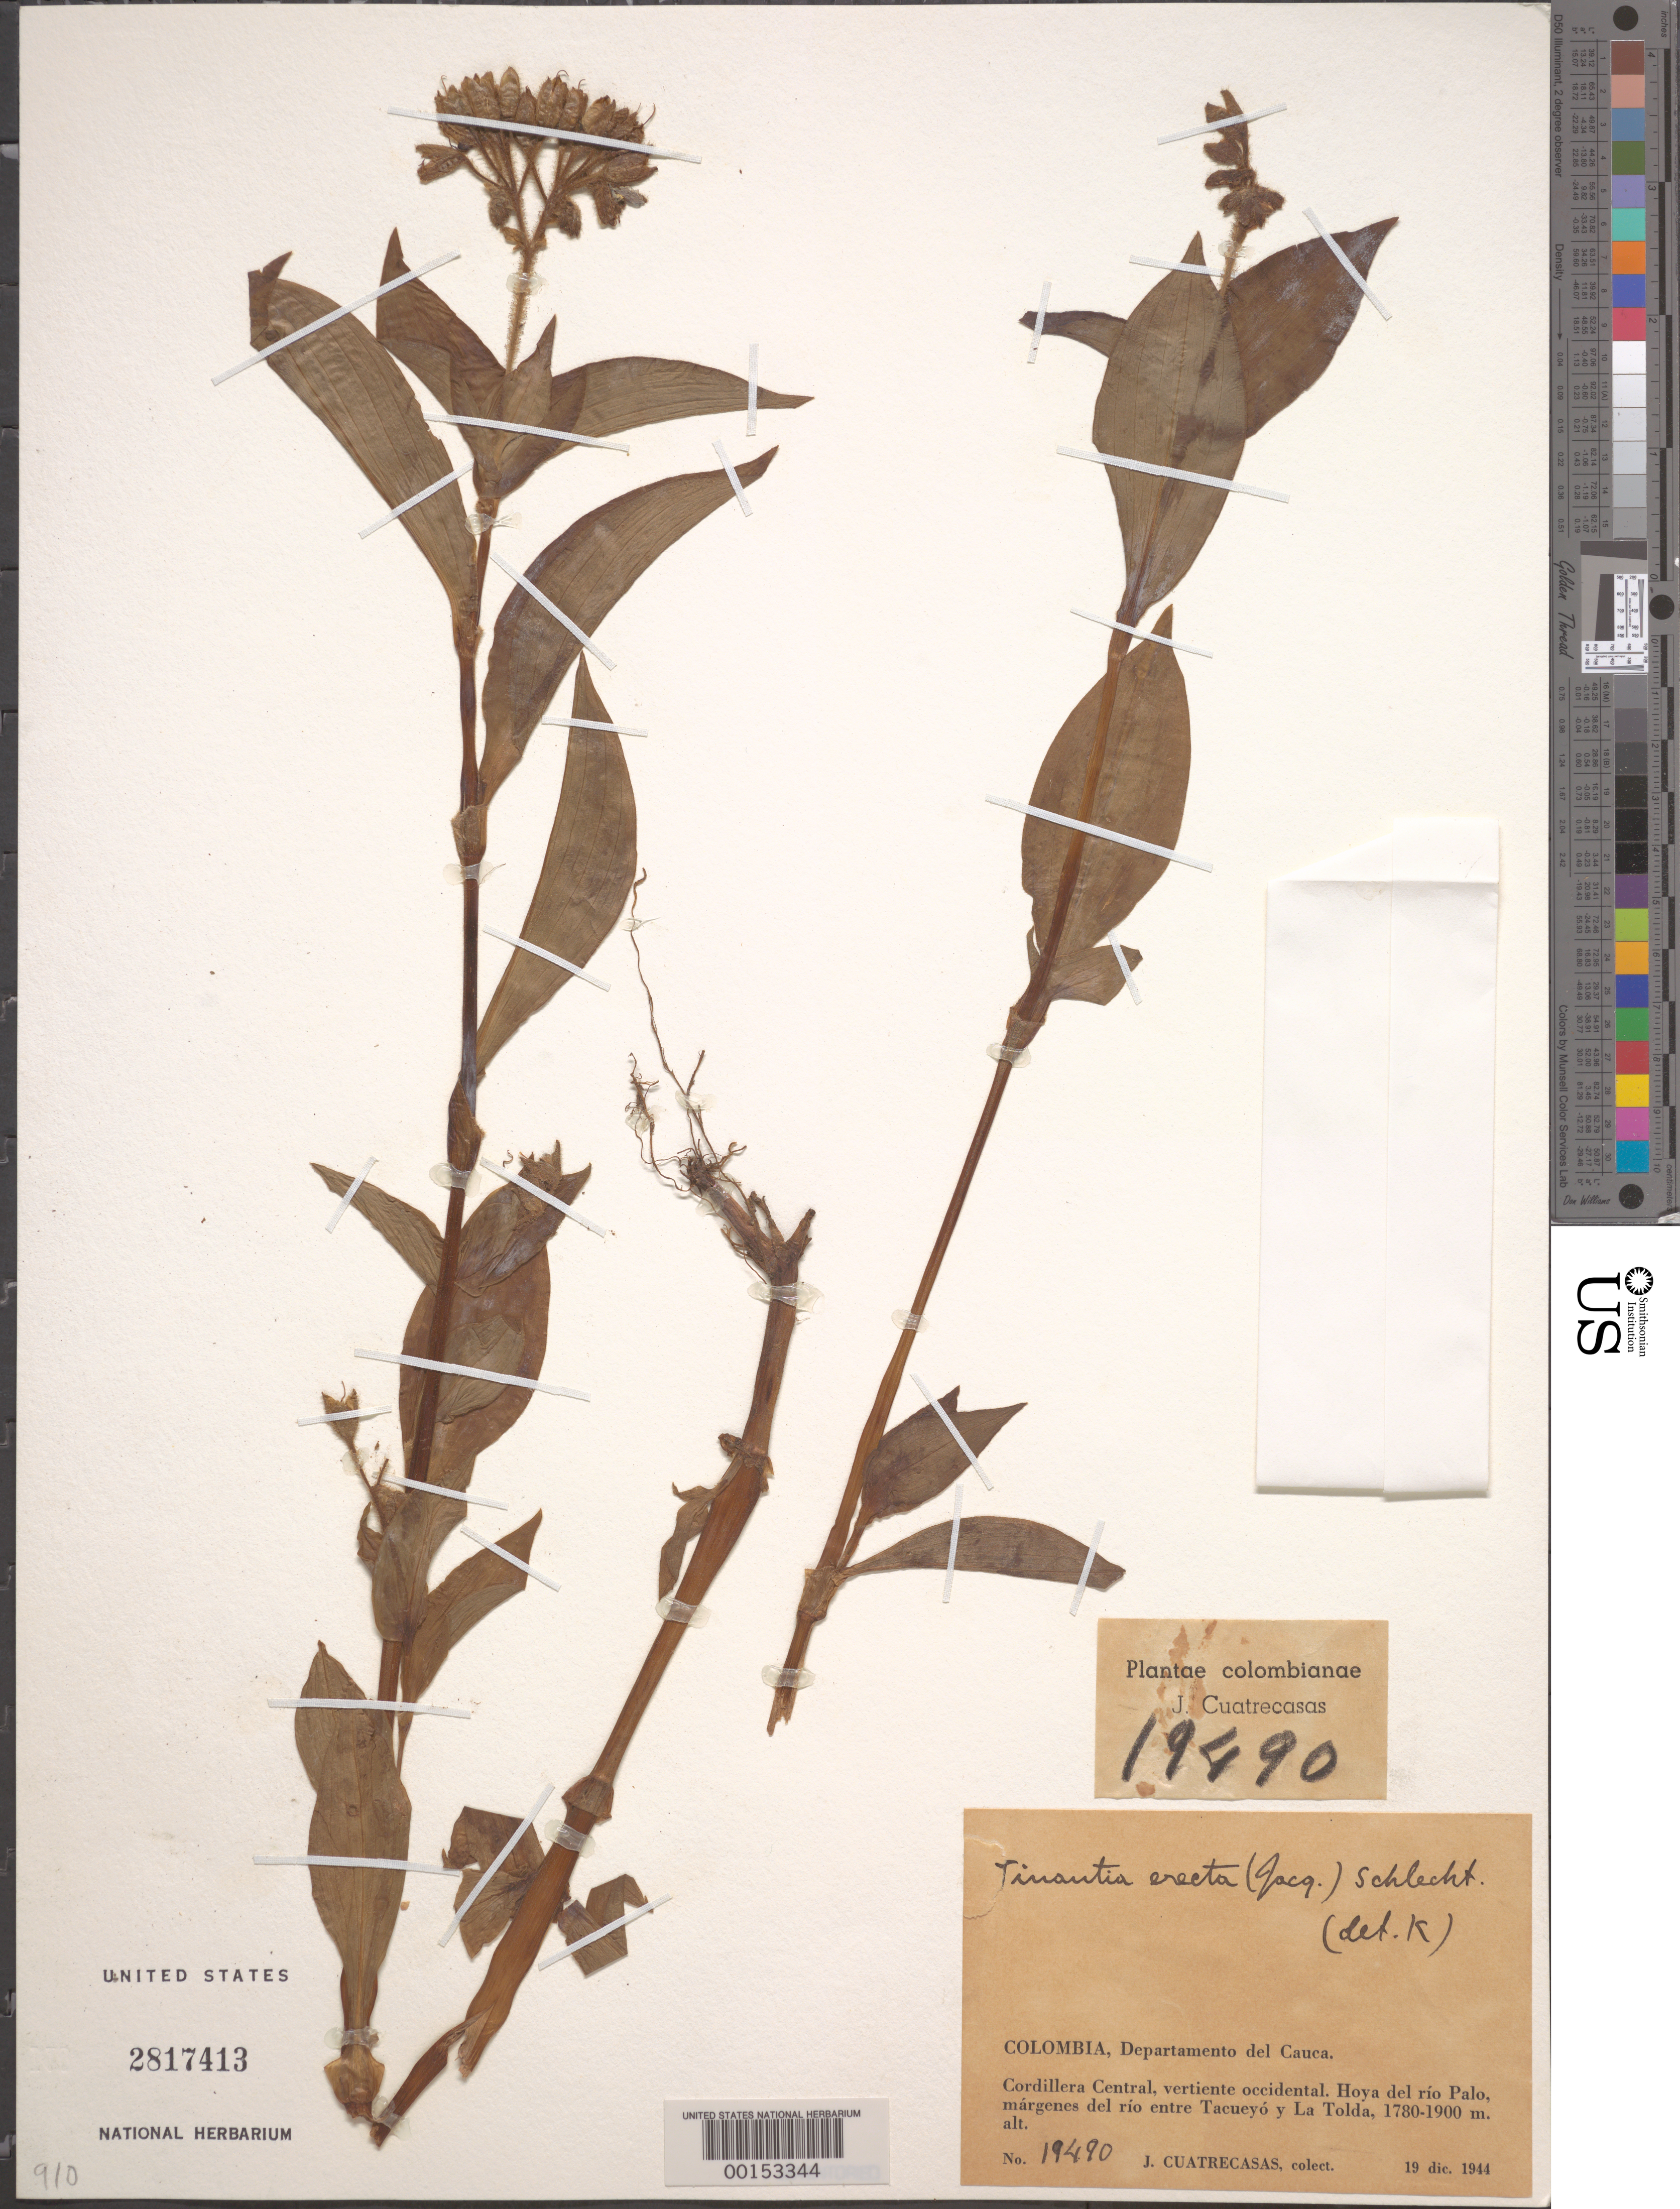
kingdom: Plantae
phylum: Tracheophyta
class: Liliopsida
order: Commelinales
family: Commelinaceae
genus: Tinantia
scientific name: Tinantia erecta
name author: (Jacq.) Fenzl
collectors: J. Cuatrecasas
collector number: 19490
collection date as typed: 19 Dec 1944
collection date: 1944-12-19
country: Colombia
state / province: Cauca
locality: Cordillera Central, near Rio Palo between Tacueyo and La Tolda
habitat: Riverbank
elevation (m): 1780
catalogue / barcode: US 2817413